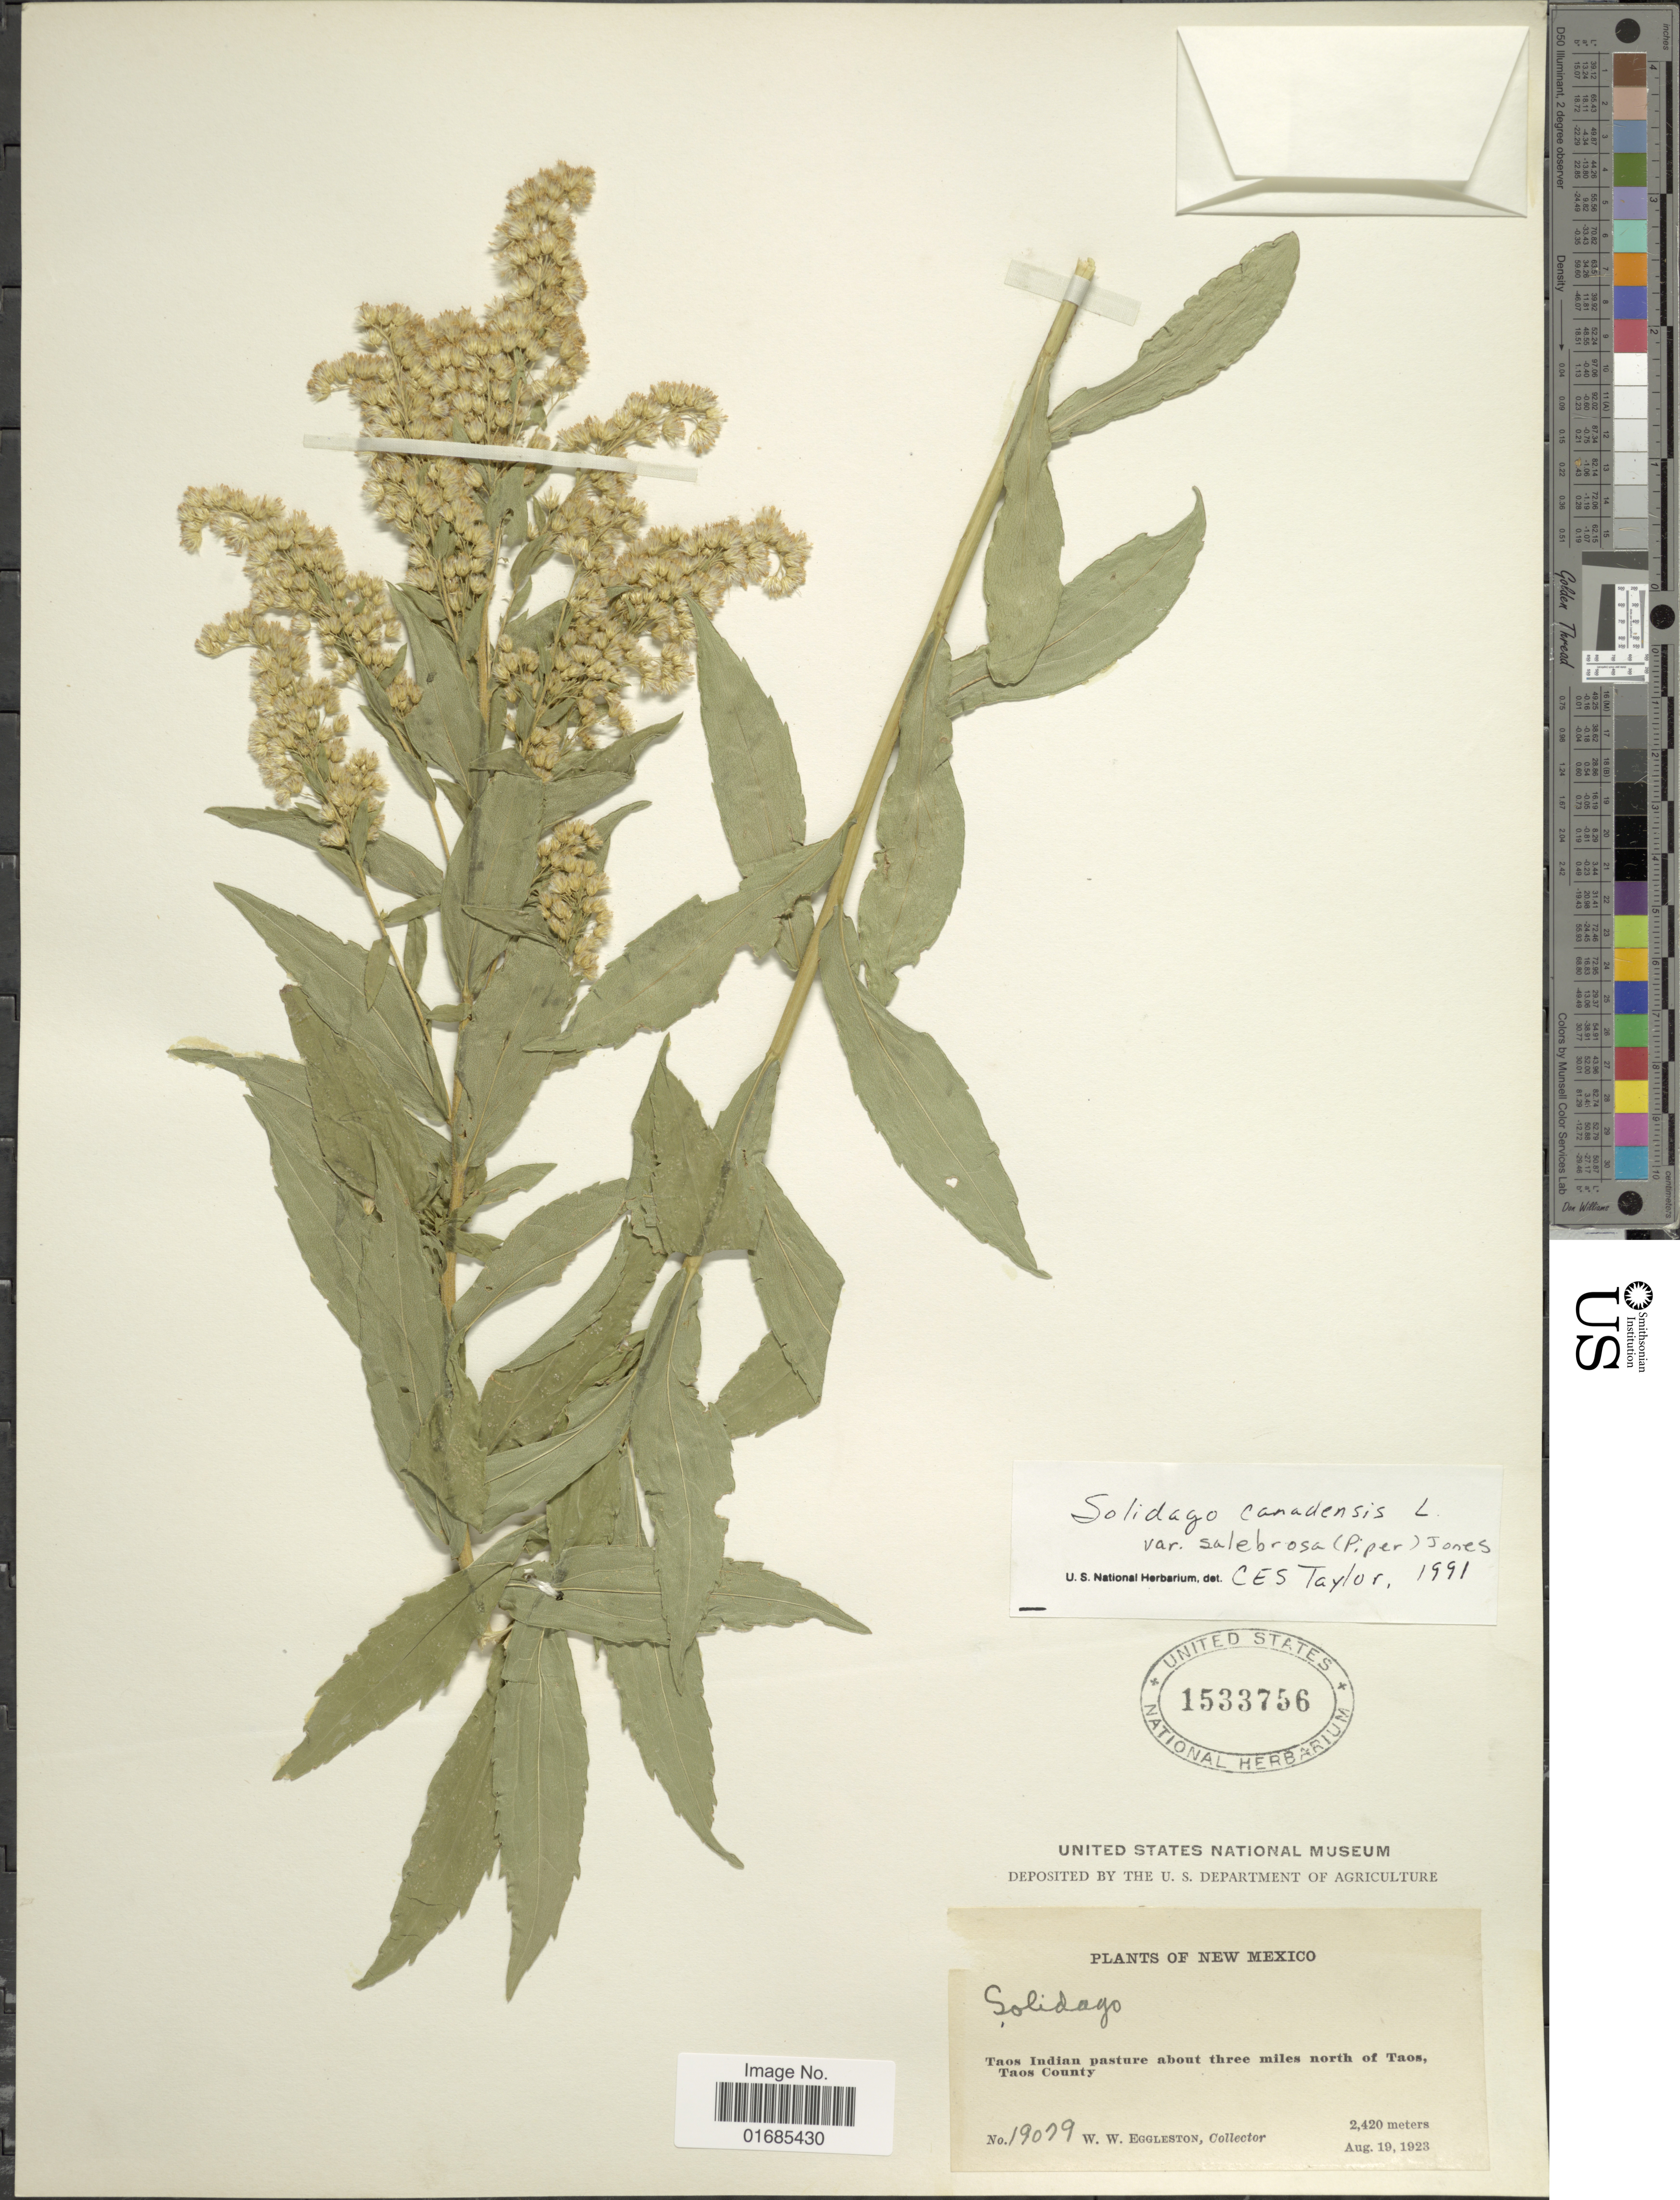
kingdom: Plantae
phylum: Tracheophyta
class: Magnoliopsida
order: Asterales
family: Asteraceae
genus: Solidago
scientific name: Solidago canadensis var. salebrosa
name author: (Piper) M.E. Jones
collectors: W. W. Eggleston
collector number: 19029*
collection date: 1923-08-19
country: United States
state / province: New Mexico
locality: Taos Indian pasture about three miles north of Taos, Taos County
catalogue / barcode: US 1533756